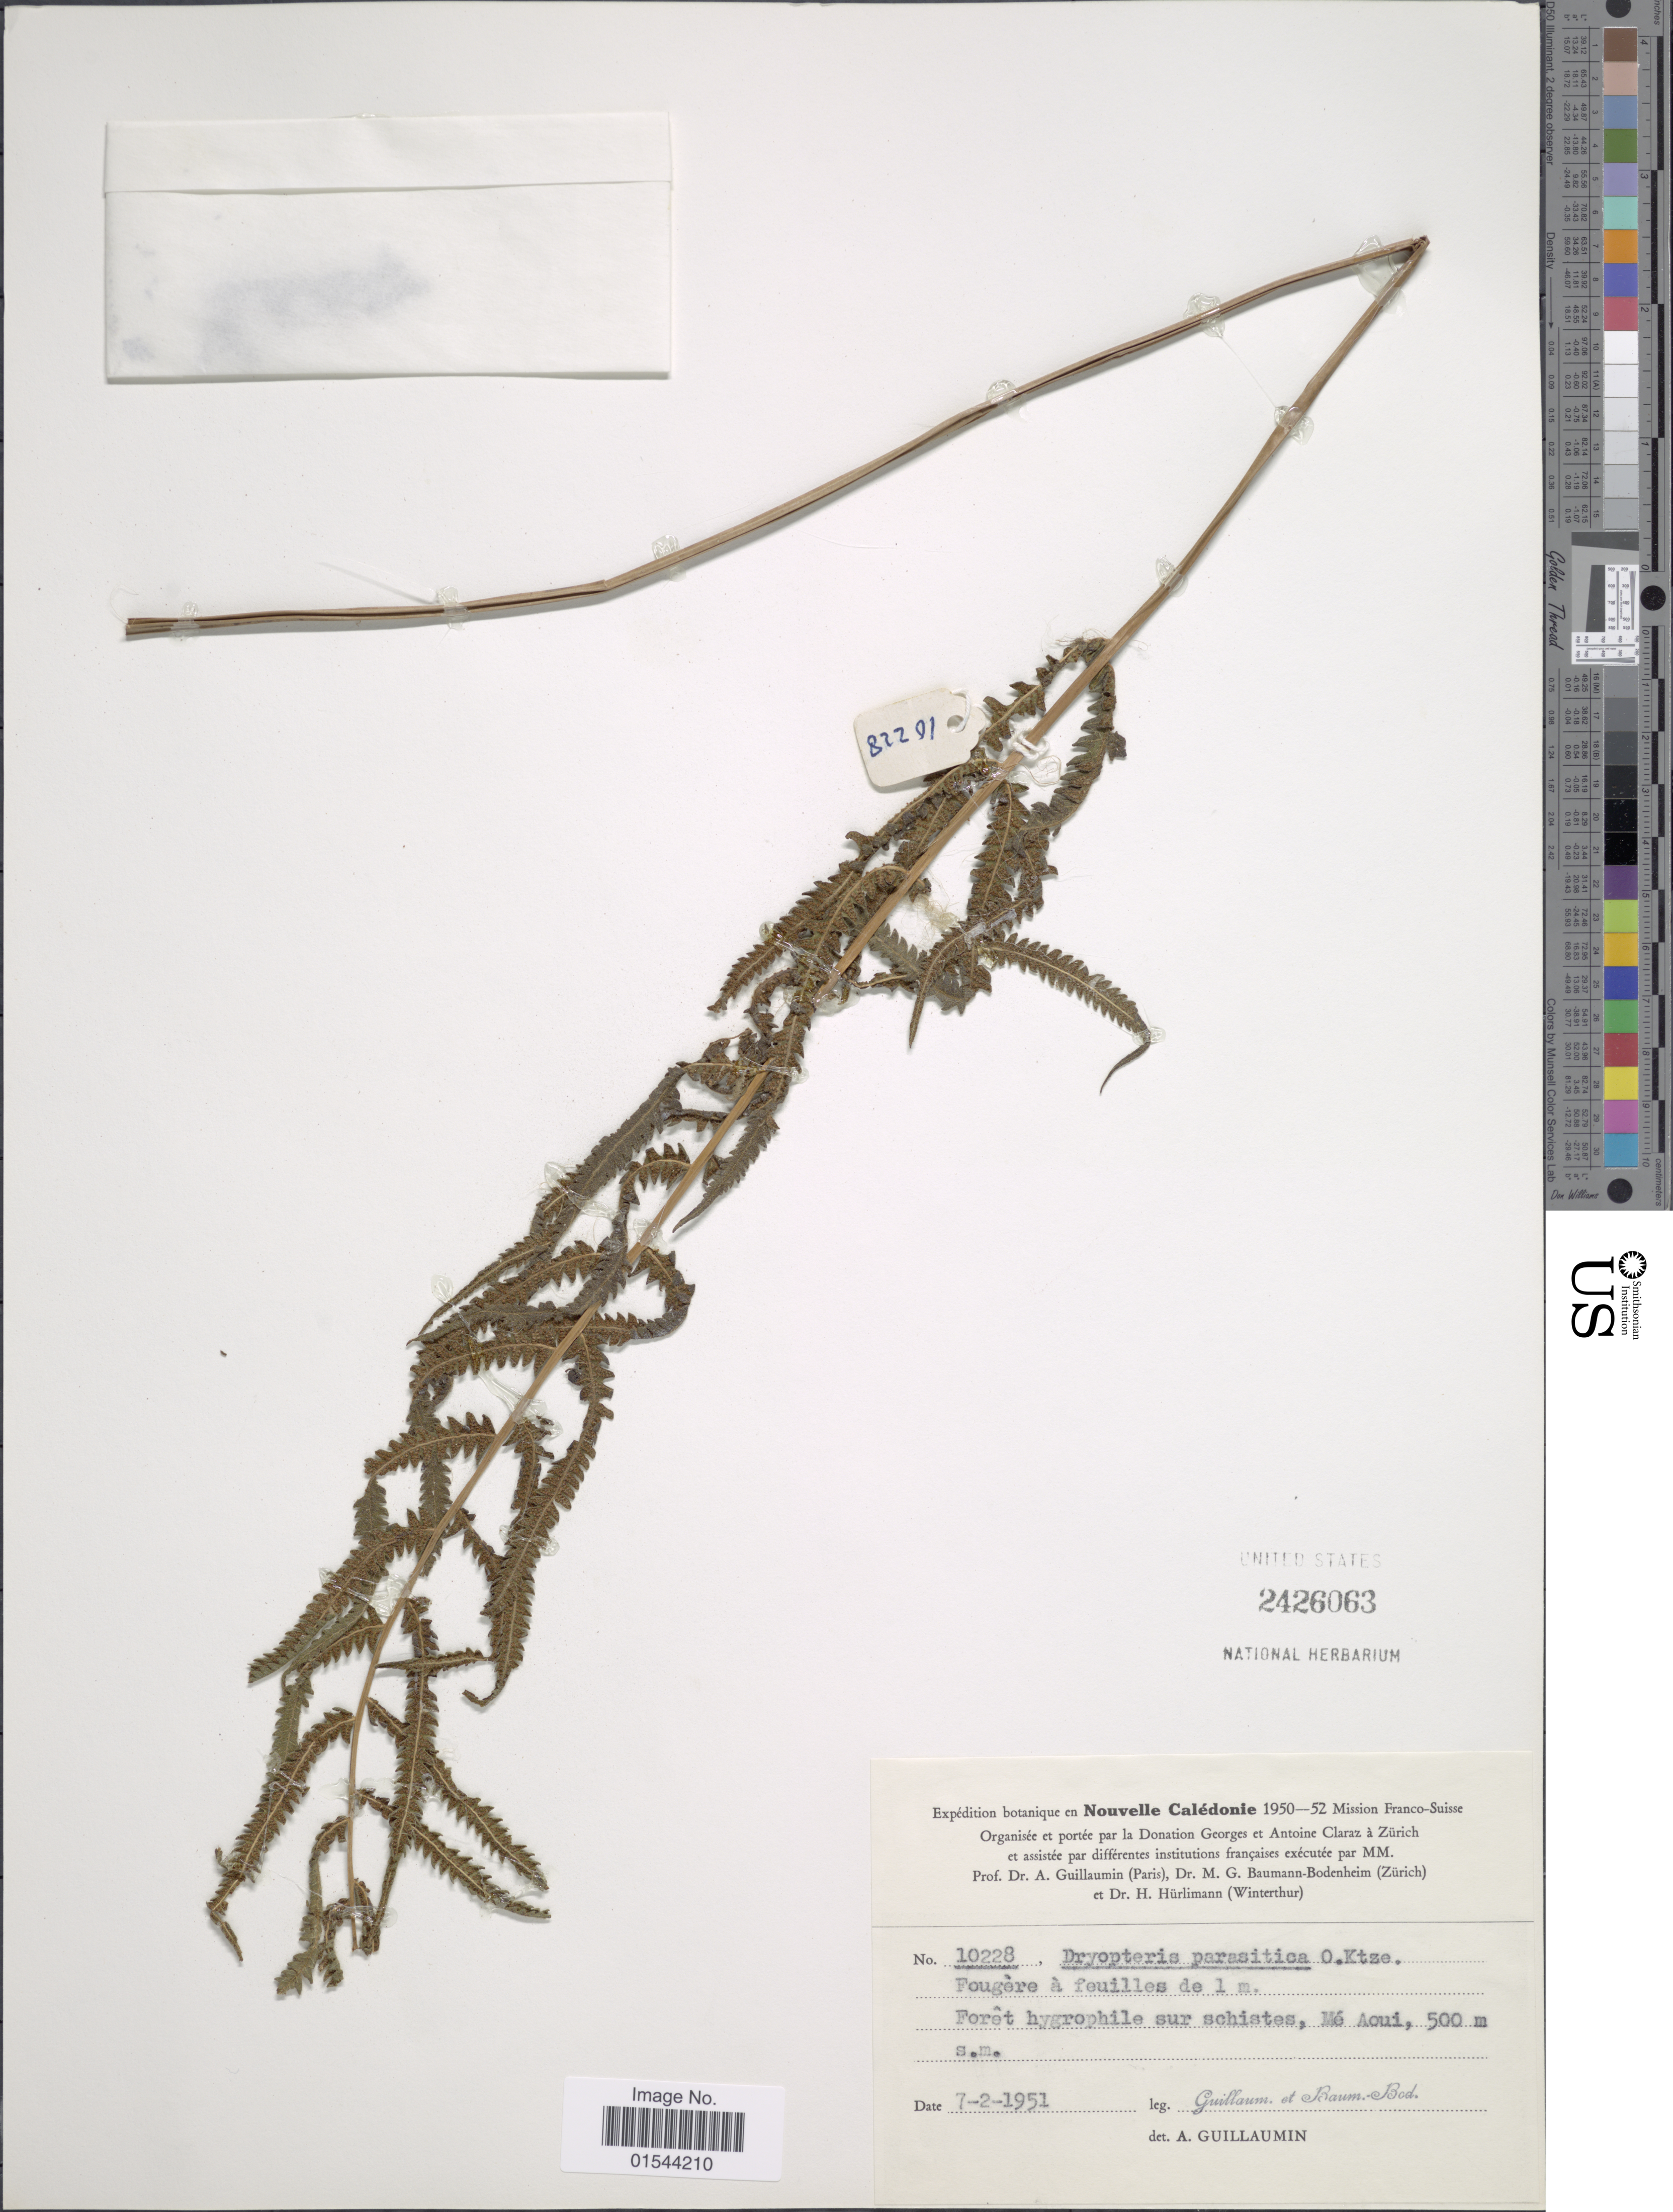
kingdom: Plantae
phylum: Tracheophyta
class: Polypodiopsida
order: Polypodiales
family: Thelypteridaceae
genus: Christella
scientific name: Christella parasitica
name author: (L.) H. Lév.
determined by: Wagner, W. L., (BOT), Smithsonian Institution - National Museum of Natural History (UNITED STATES)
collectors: A. Guillaumin & M. G. Baumann-Bodenheim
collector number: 10228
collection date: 1951-02-07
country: New Caledonia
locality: Fougère à feuilles de 1 m. Forêt hygrophile sur schistes, Mé Aoui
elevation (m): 500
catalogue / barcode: US 2426063